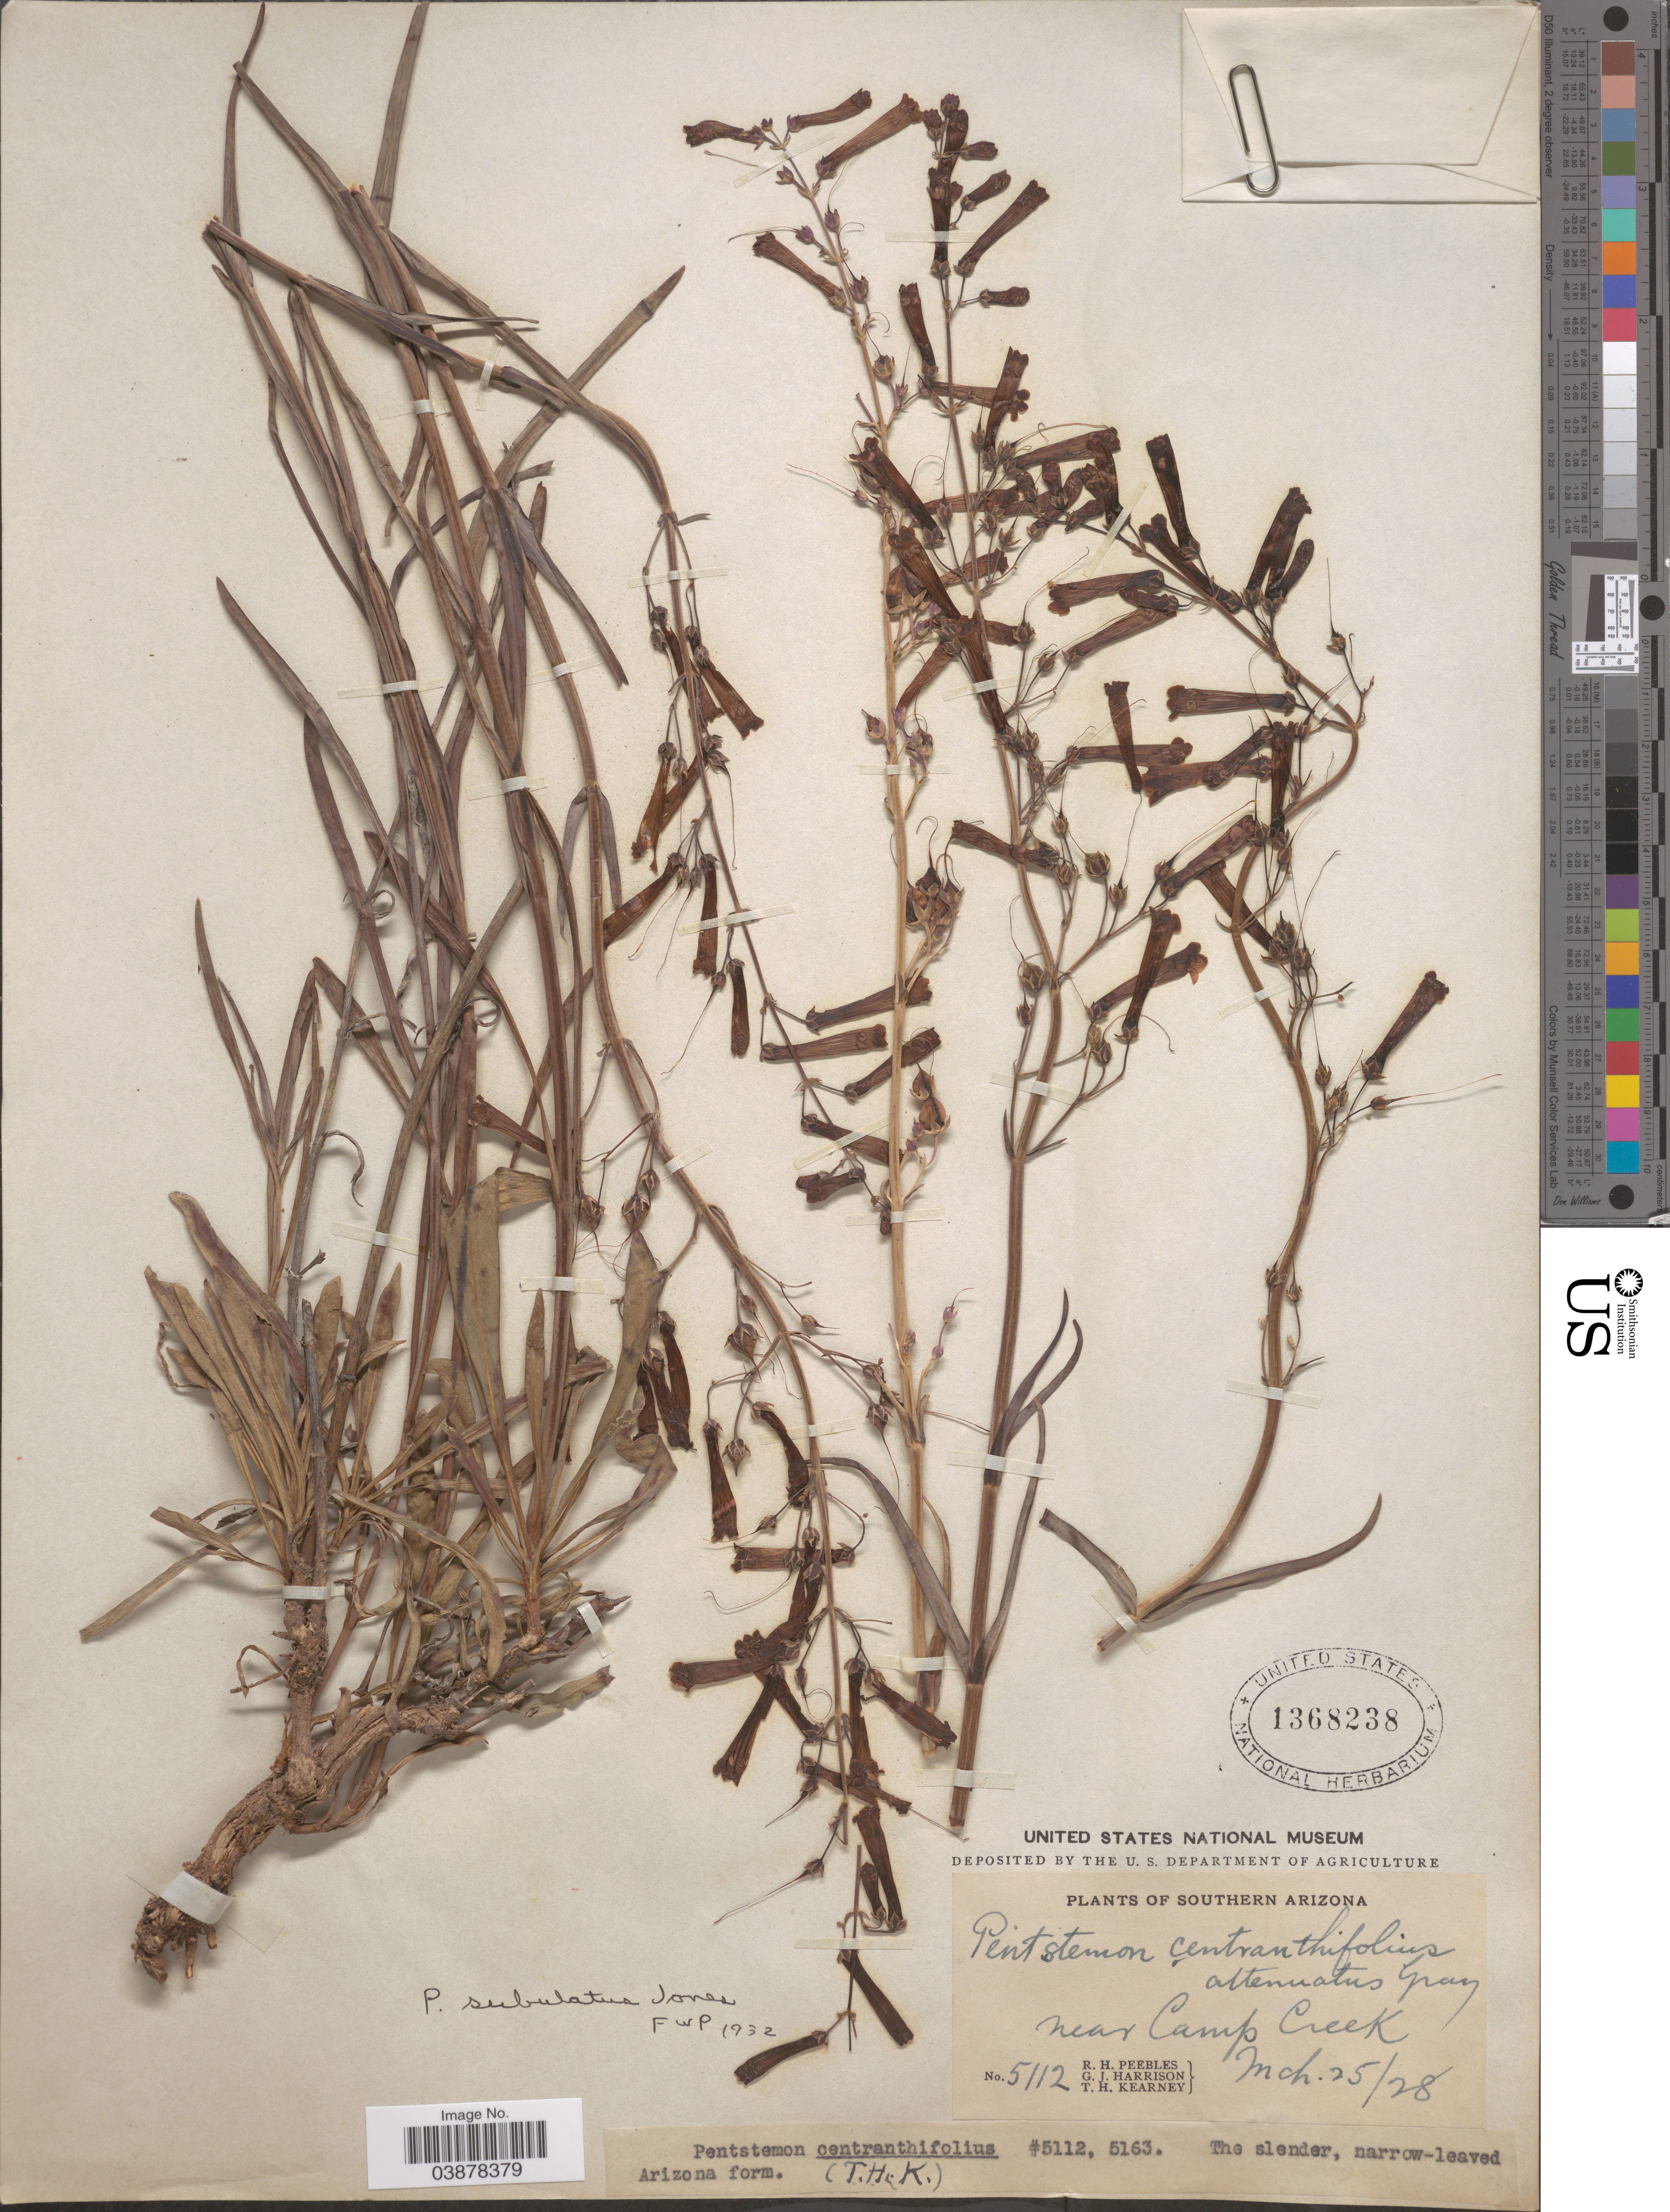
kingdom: Plantae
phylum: Tracheophyta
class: Magnoliopsida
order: Lamiales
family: Plantaginaceae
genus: Penstemon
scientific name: Penstemon subulatus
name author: M.E. Jones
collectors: R. H. Peebles, G. J. Harrison & T. H. Kearney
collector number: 5112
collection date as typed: Transcribed d/m/y: 25/3/28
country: United States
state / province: Arizona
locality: Southern Arizona. Near Camp Creek.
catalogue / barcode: US 1368238